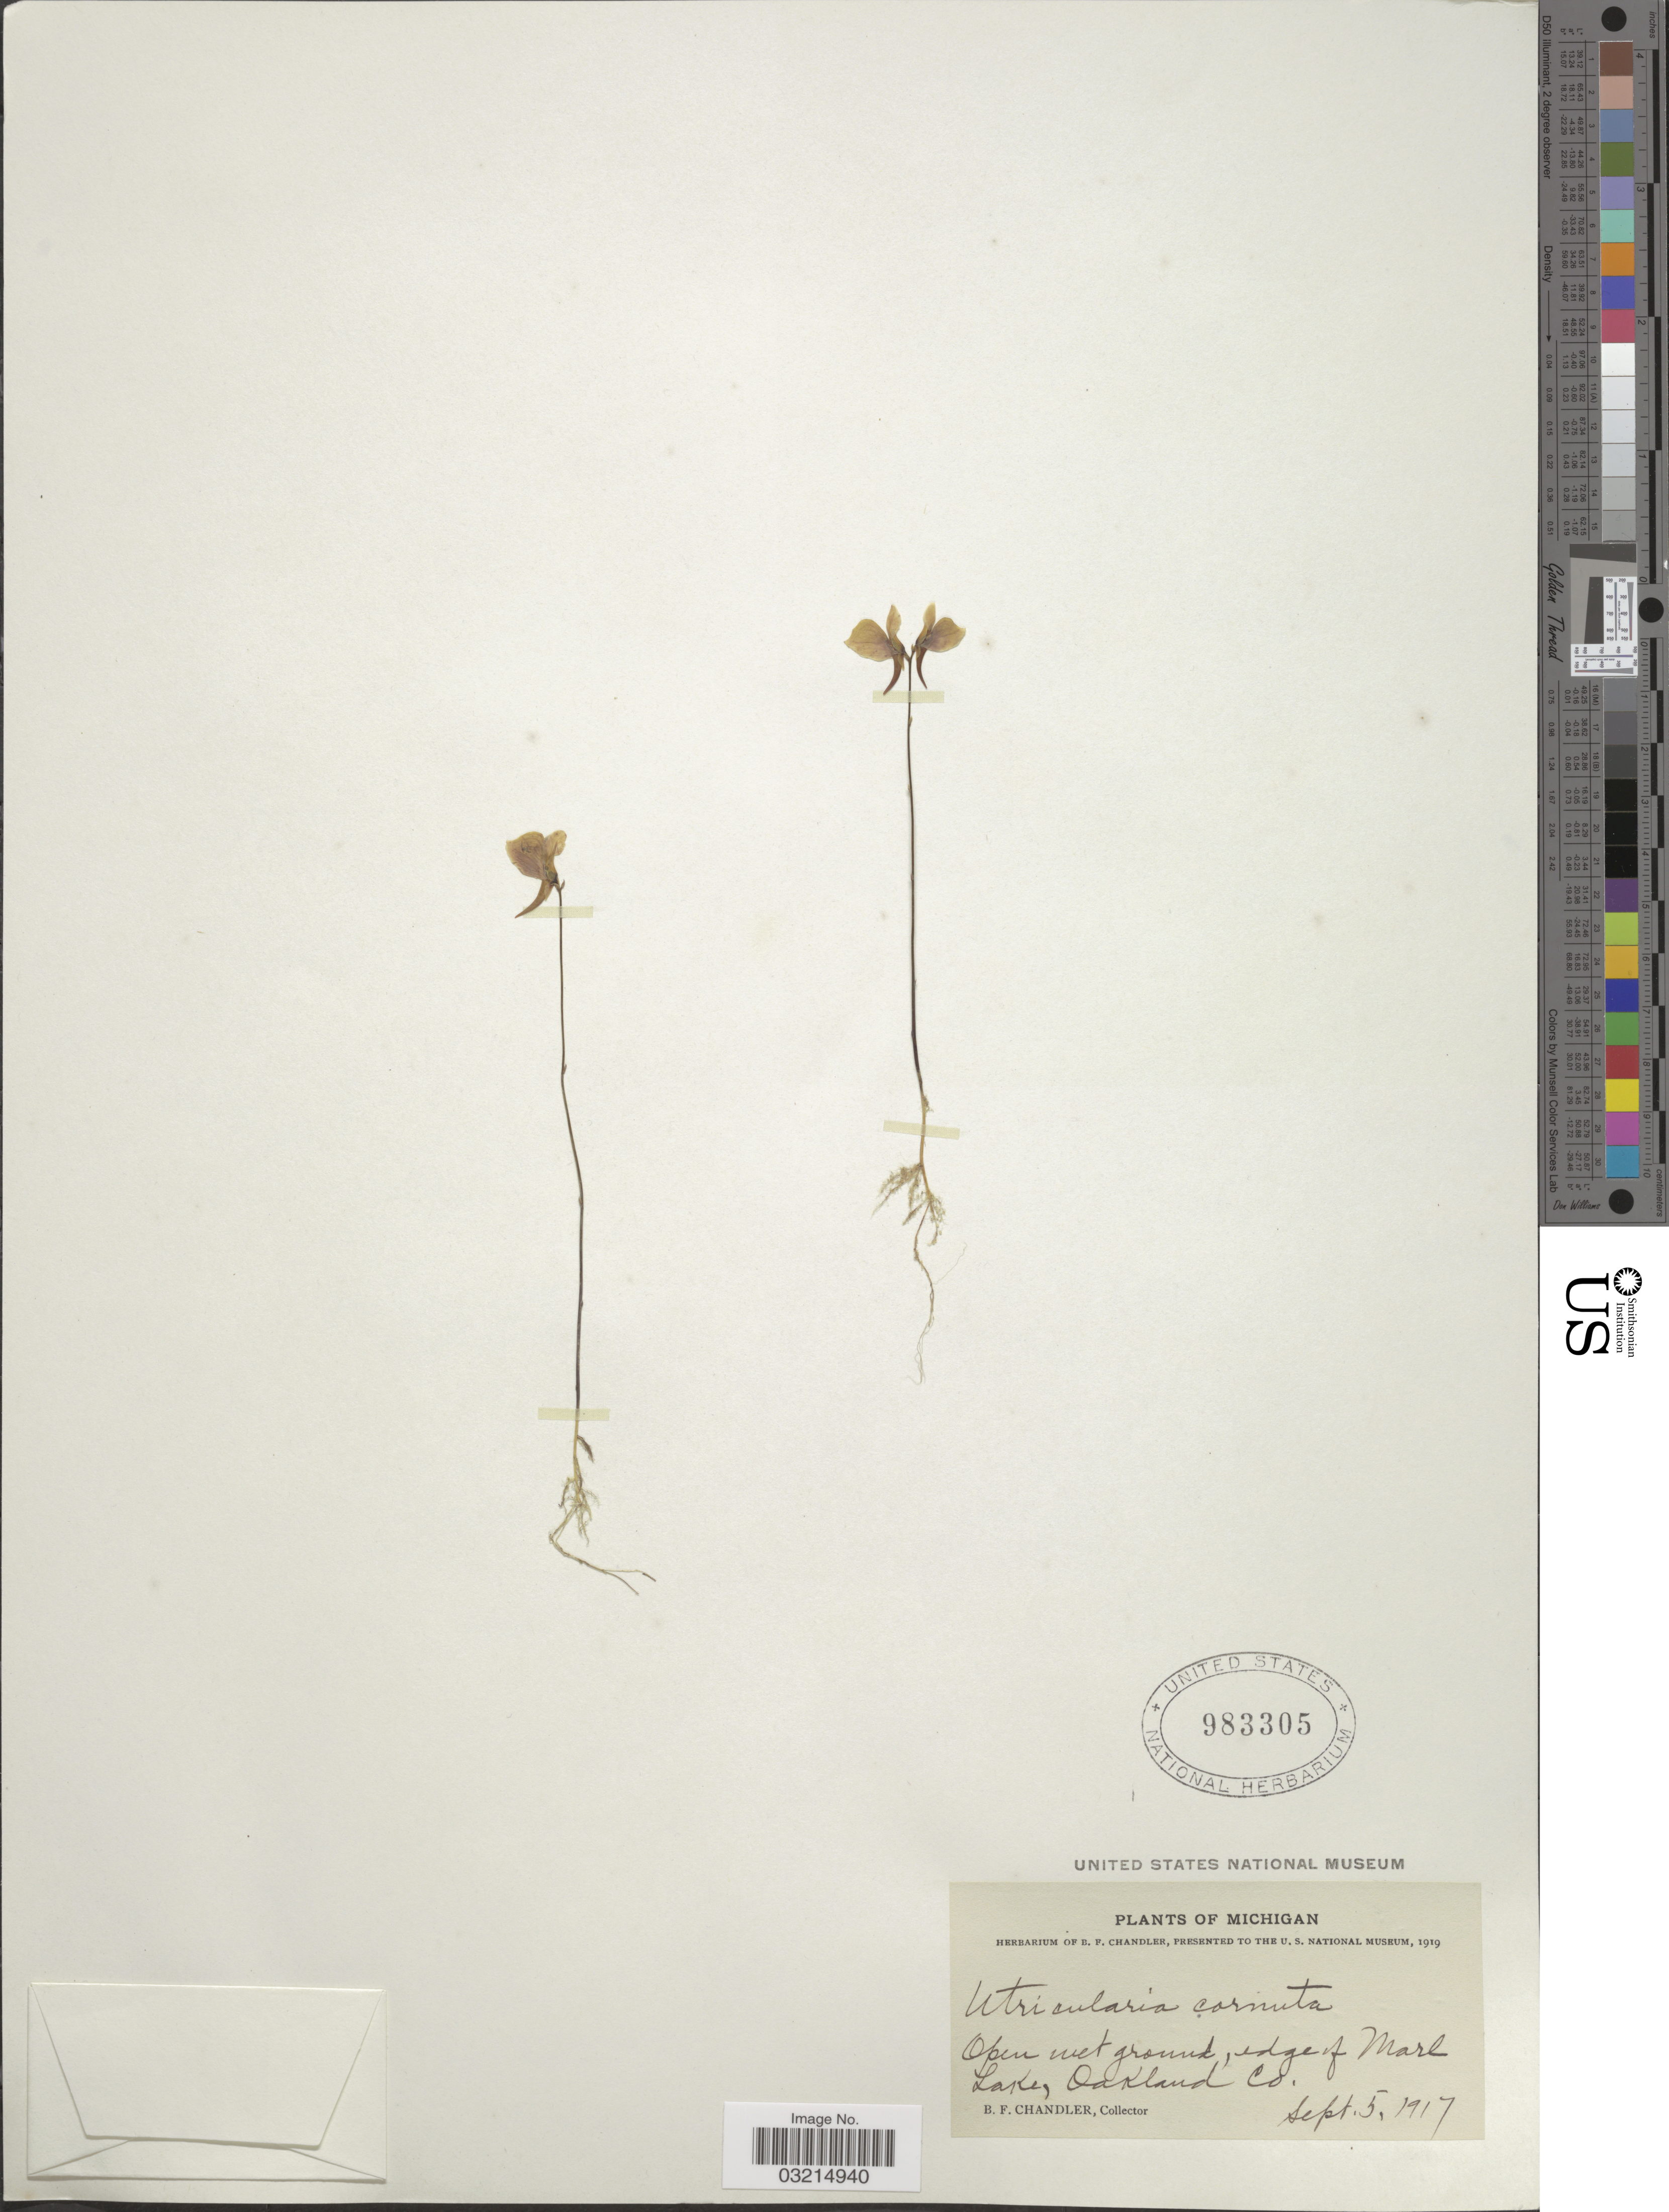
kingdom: Plantae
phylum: Tracheophyta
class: Magnoliopsida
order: Lamiales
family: Lentibulariaceae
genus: Utricularia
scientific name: Utricularia cornuta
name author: Michx.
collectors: B. F. Chandler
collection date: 1917-09-05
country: United States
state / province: Michigan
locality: Open wet ground, edge of Marl Lake, Oakland Co.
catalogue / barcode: US 983305